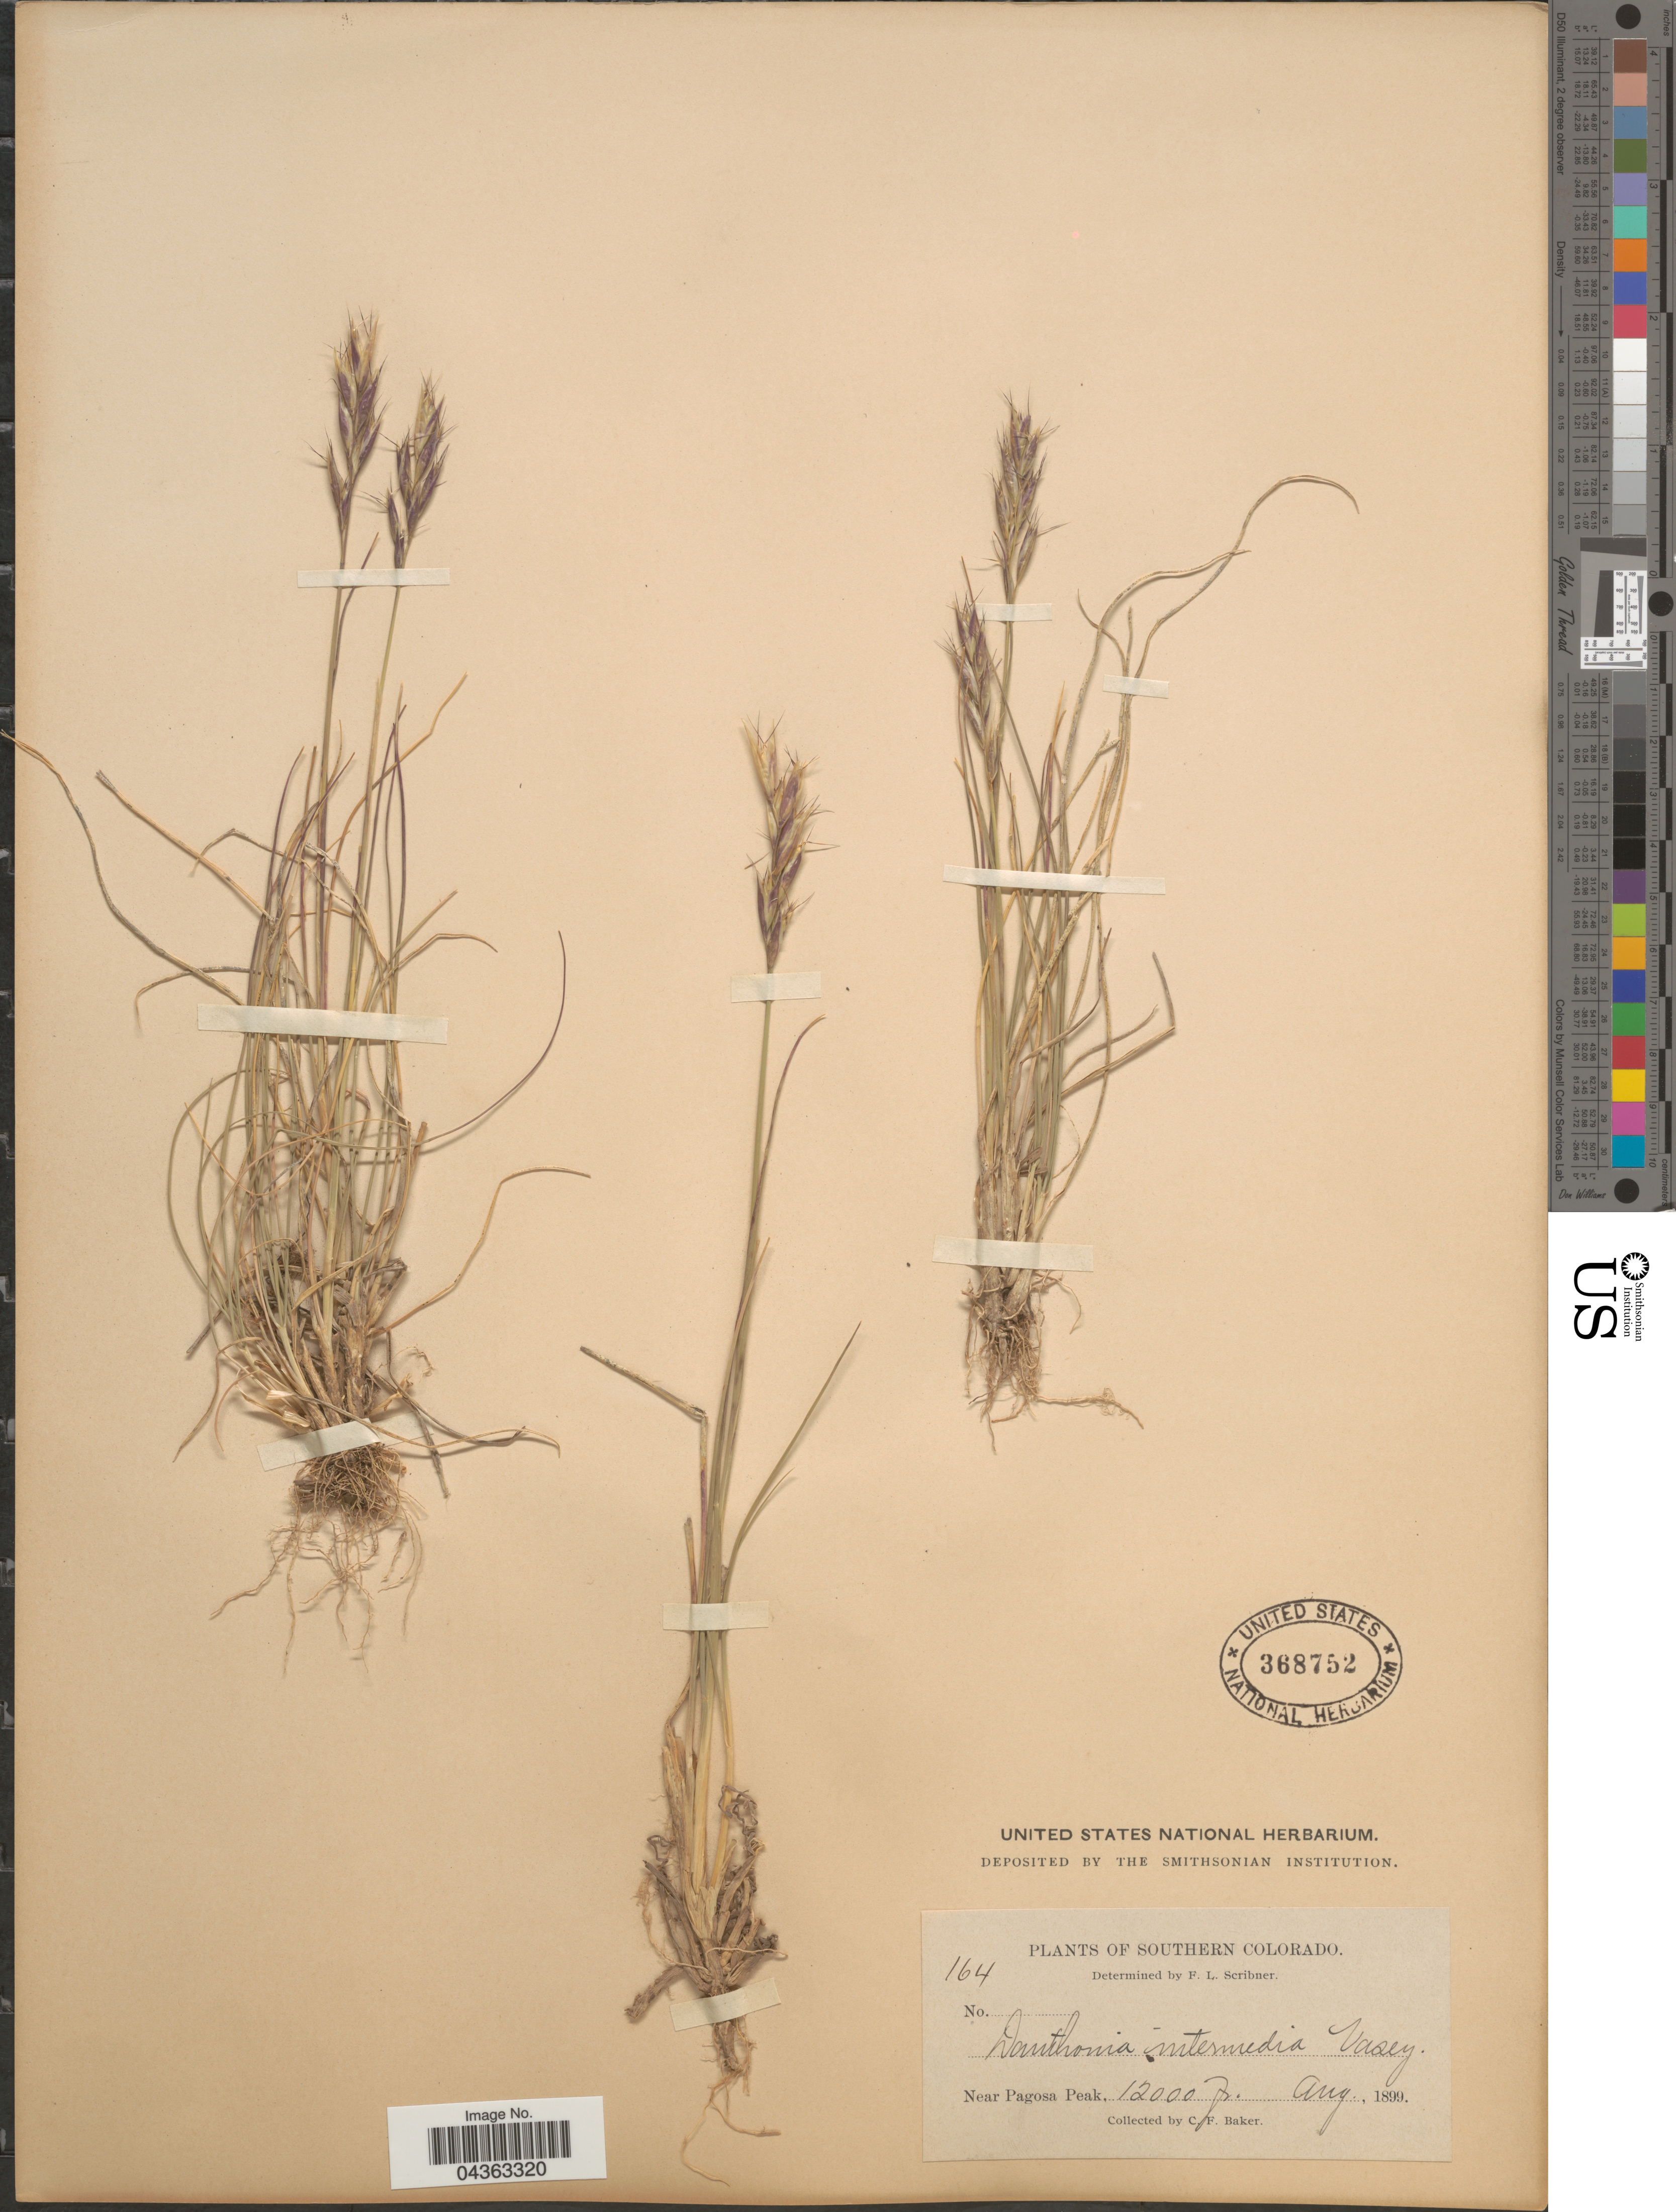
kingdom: Plantae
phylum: Tracheophyta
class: Liliopsida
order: Poales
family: Poaceae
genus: Danthonia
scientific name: Danthonia intermedia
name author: Vasey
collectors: C. F. Baker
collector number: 164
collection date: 1899-08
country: United States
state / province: Colorado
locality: Southern Colorado. Near Pagosa Peak.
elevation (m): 3658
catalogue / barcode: US 368752